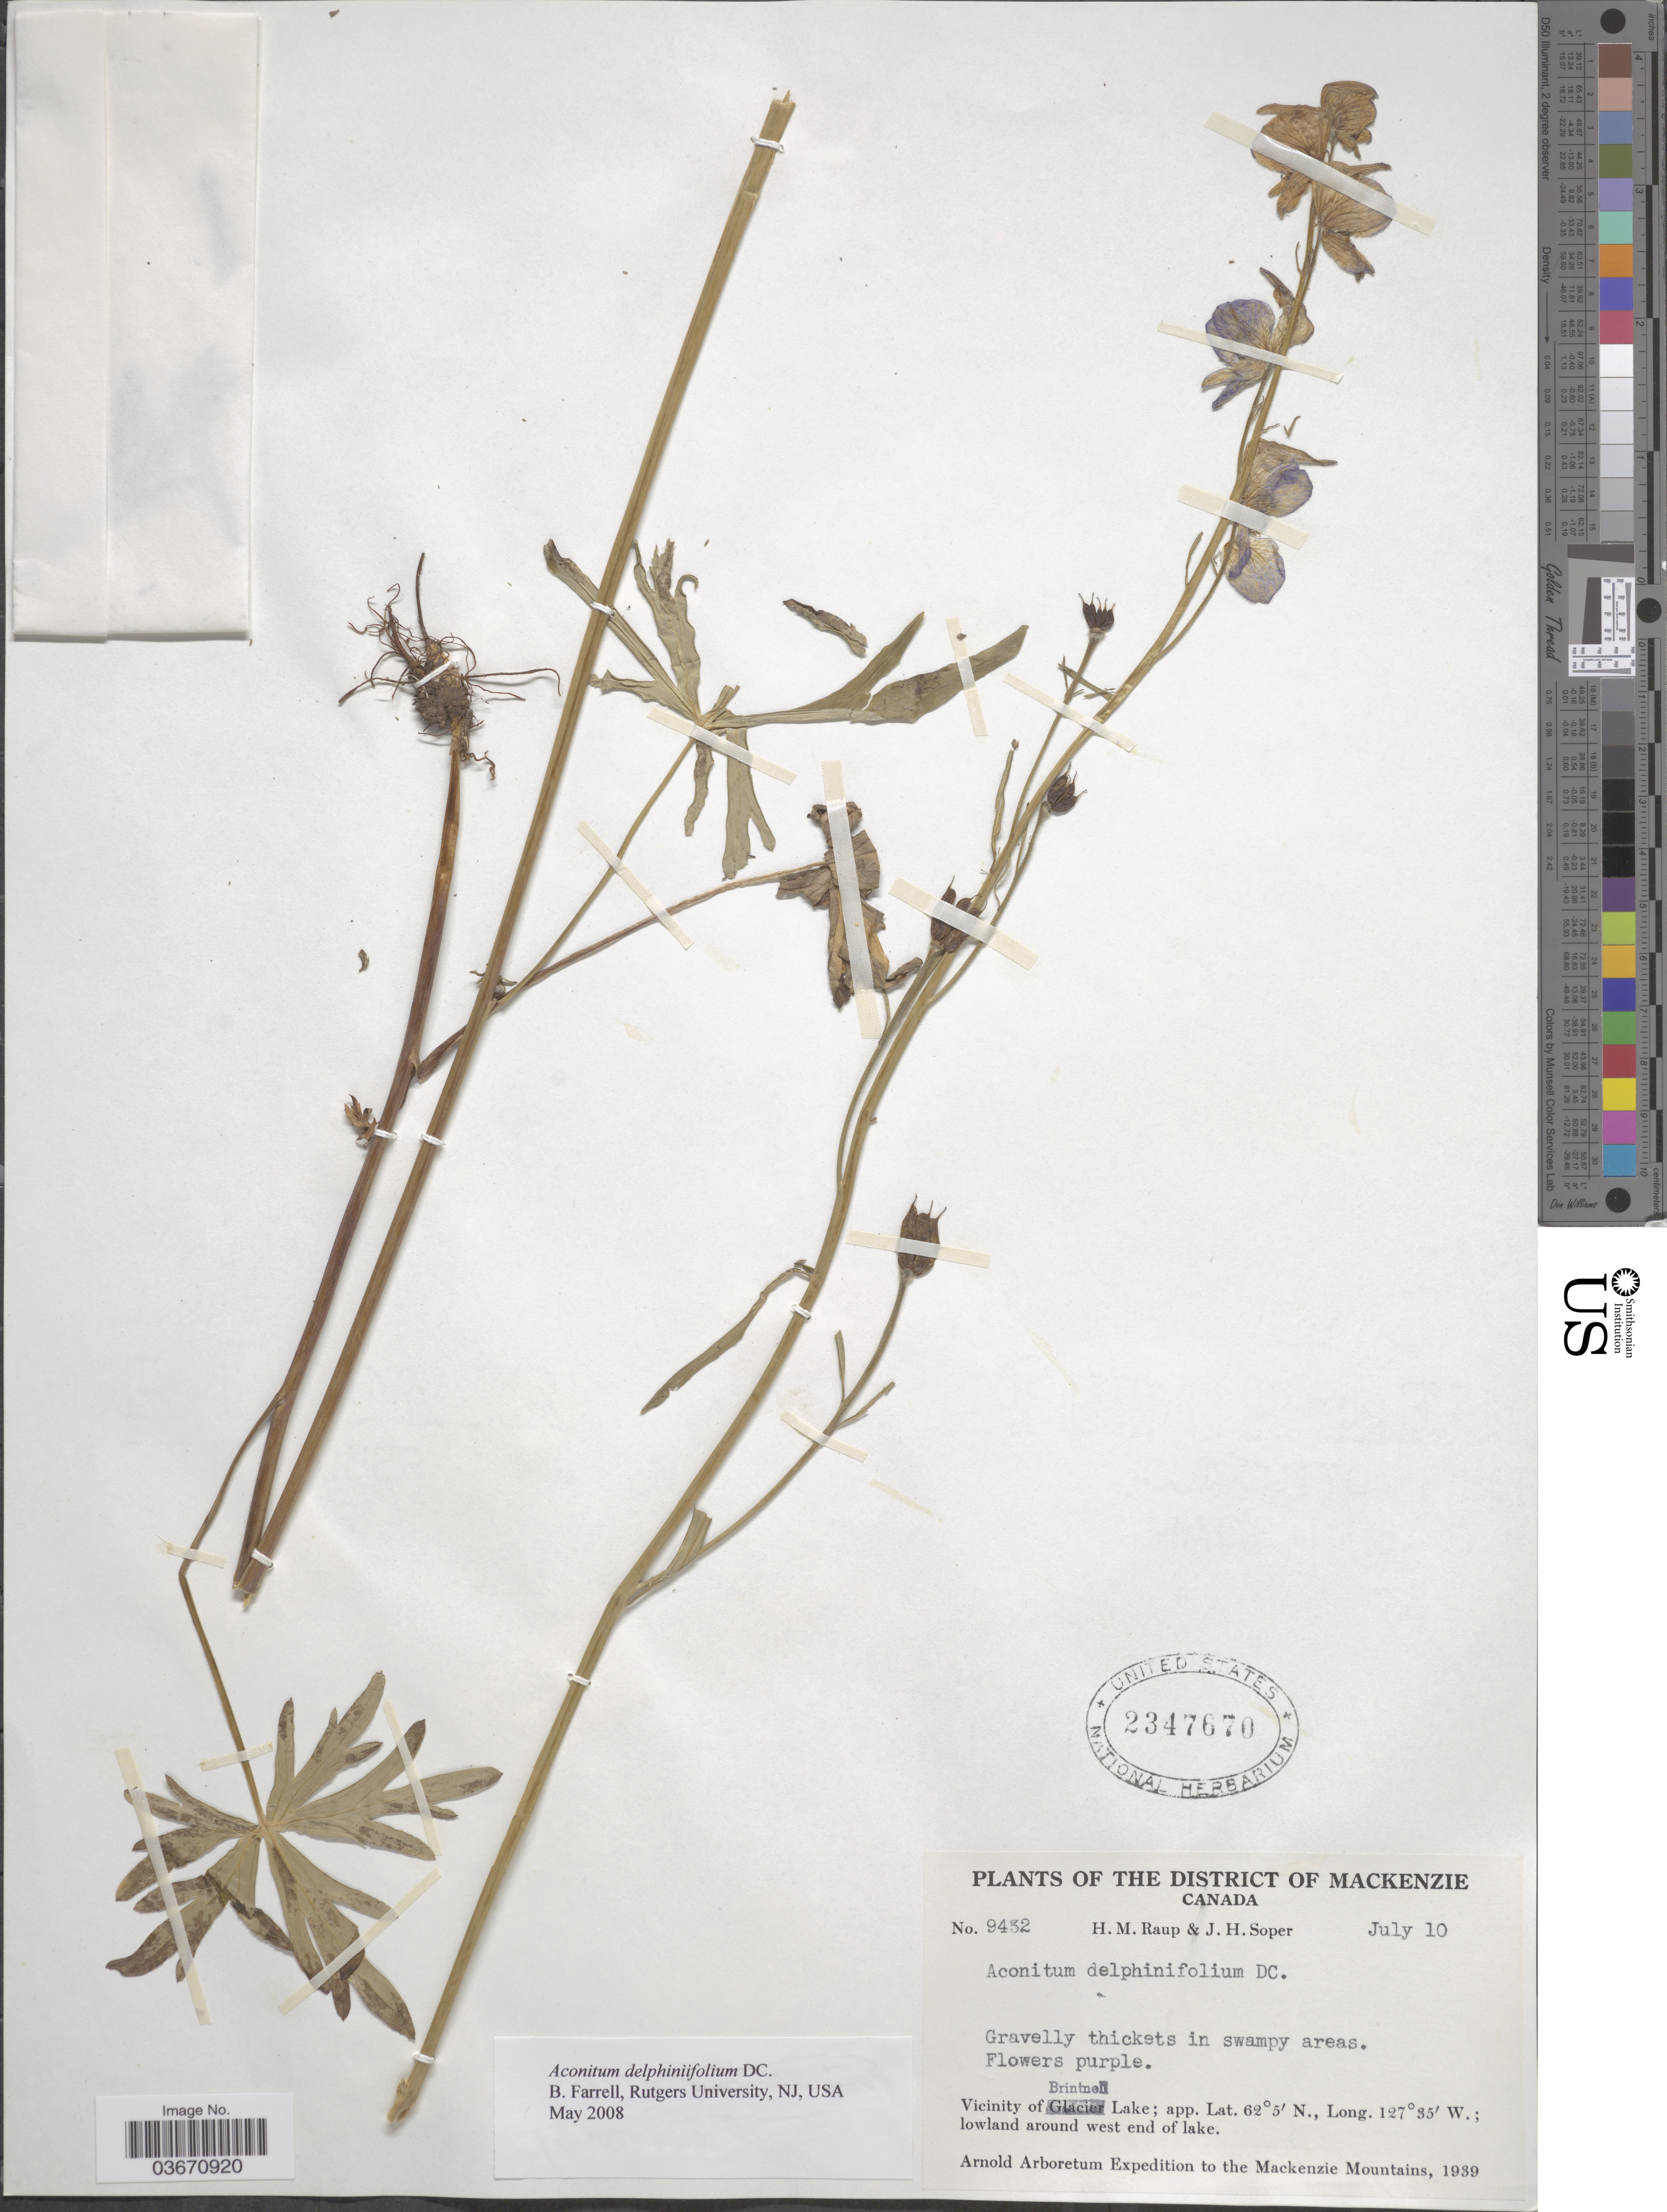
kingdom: Plantae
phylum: Tracheophyta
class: Magnoliopsida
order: Ranunculales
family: Ranunculaceae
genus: Aconitum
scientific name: Aconitum delphinifolium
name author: DC.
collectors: H. Raup & J. H. Soper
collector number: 9432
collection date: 1939-07-10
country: Canada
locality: The District of Mackenzie. Vicinity of Brintnell Lake; lowland around west end of lake. Mackenzie Mountains.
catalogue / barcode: US 2347670